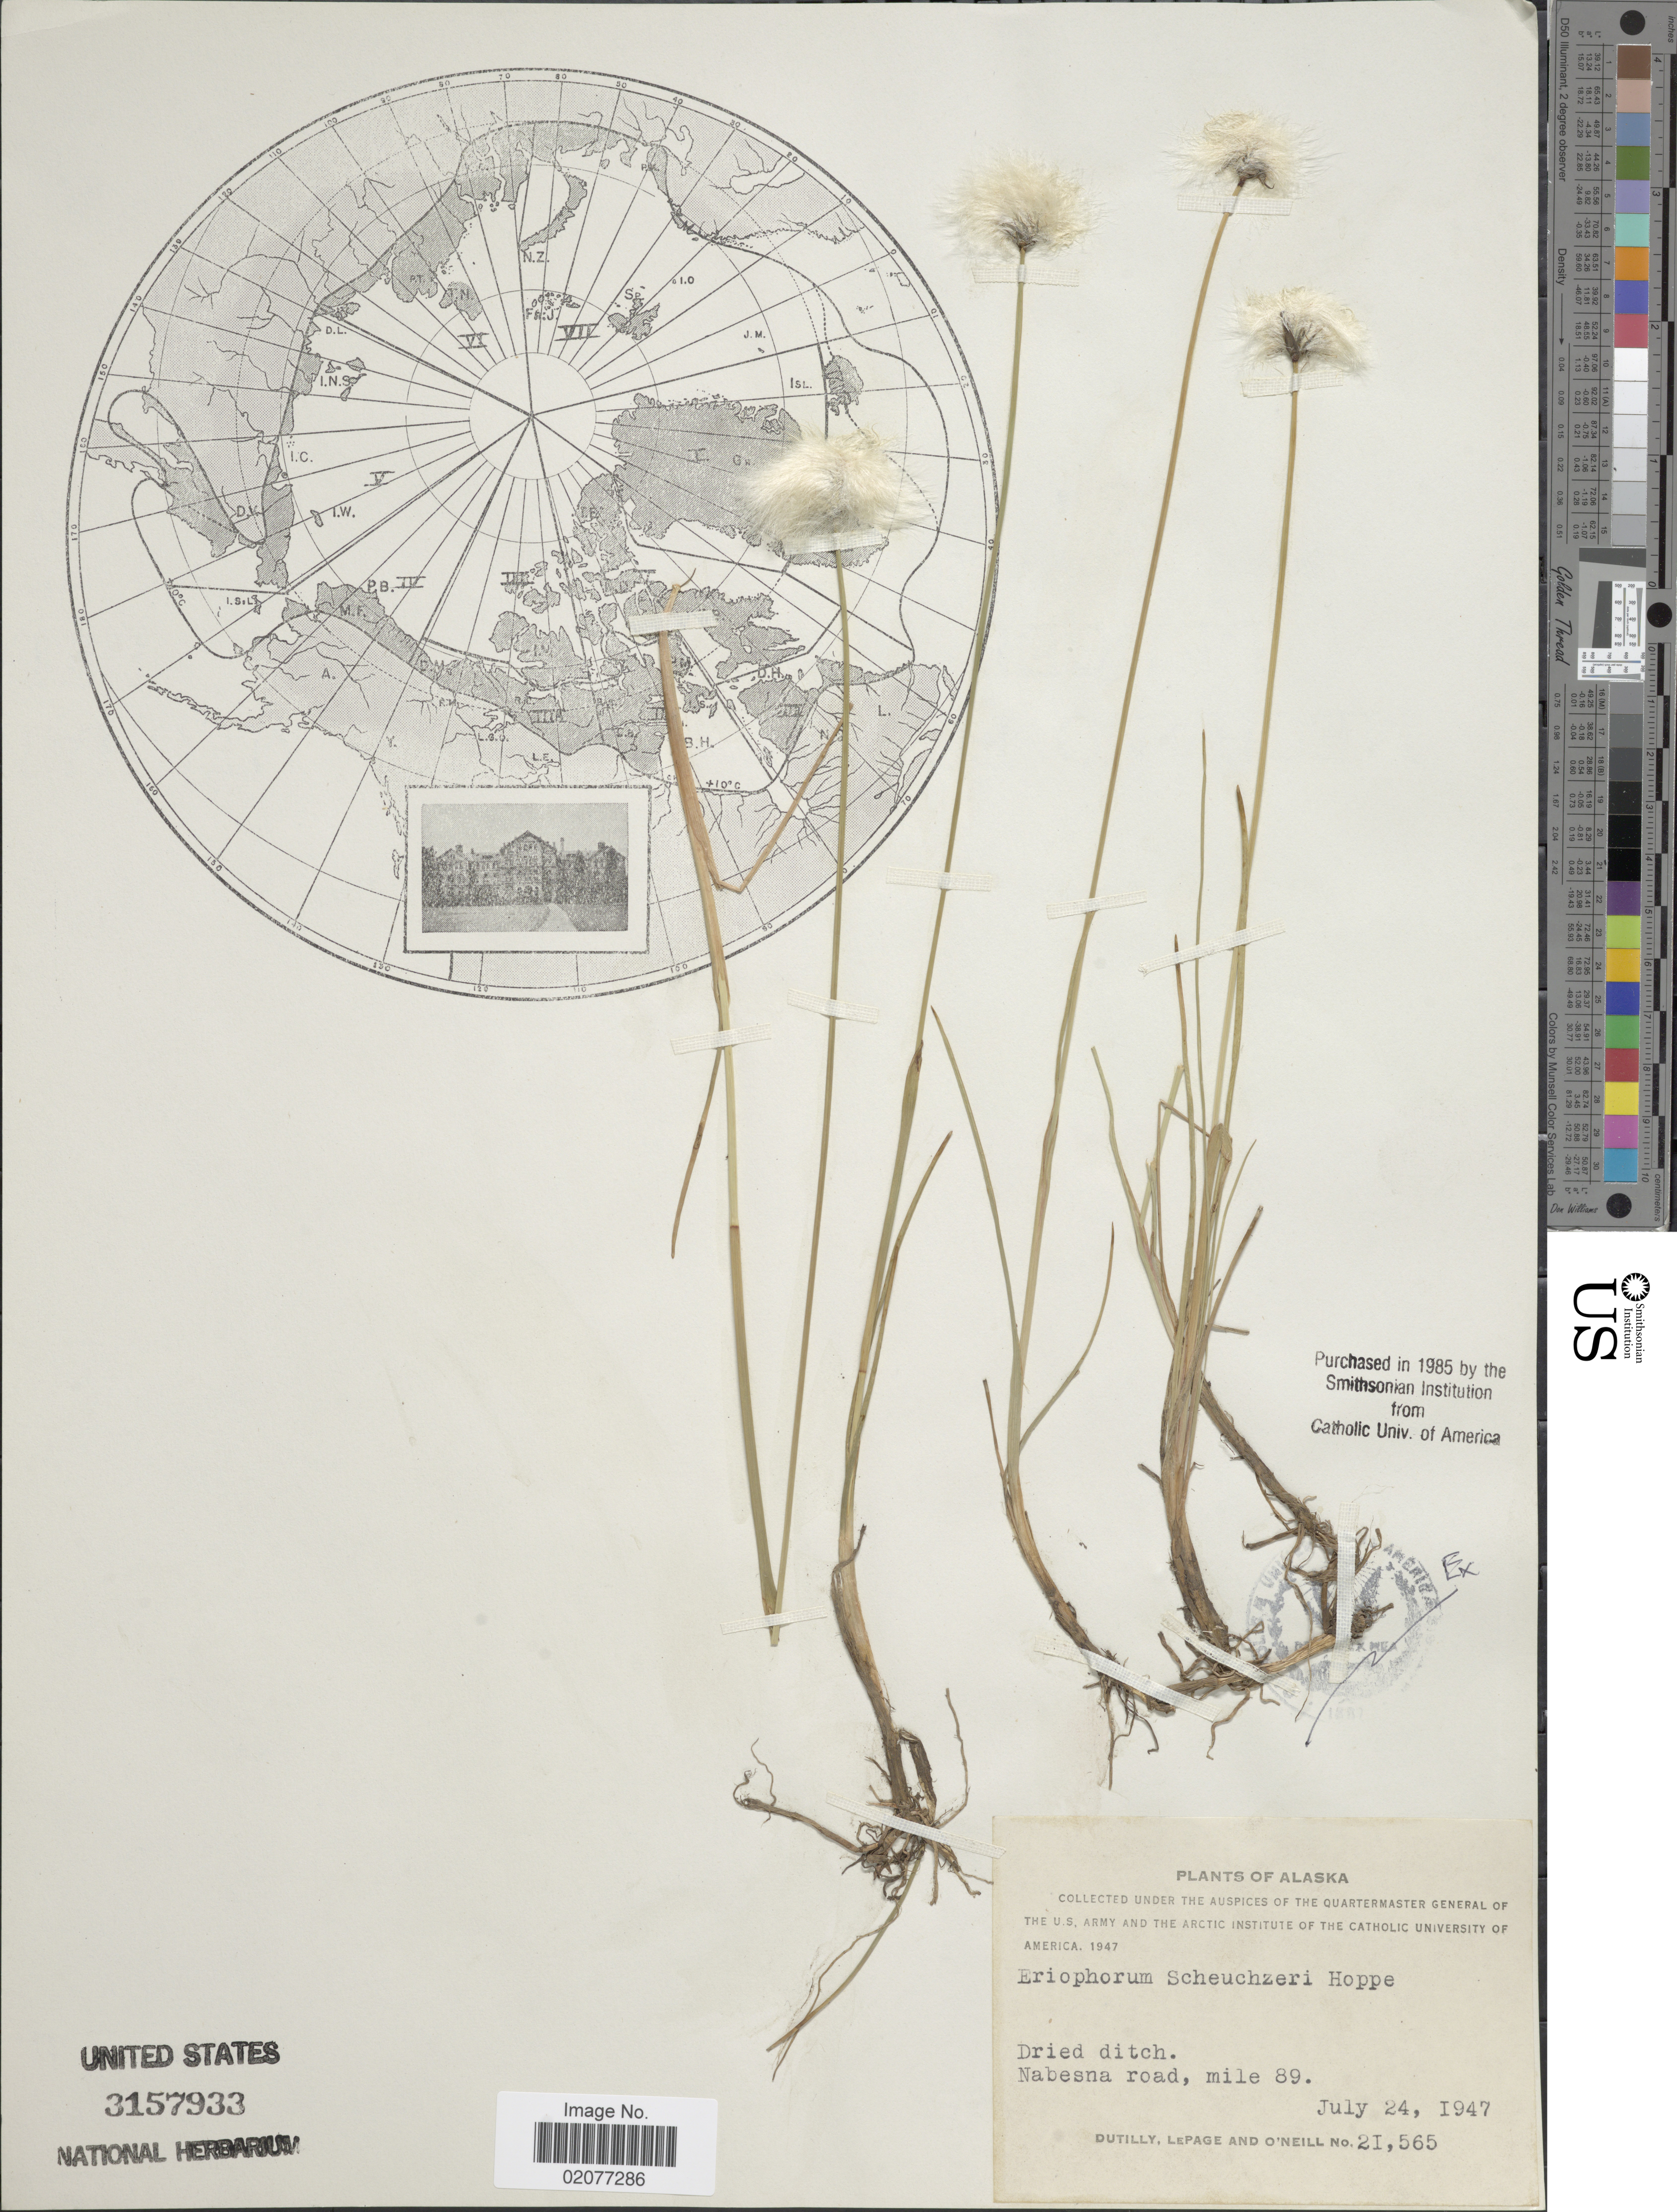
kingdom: Plantae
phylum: Tracheophyta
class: Liliopsida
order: Poales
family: Cyperaceae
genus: Eriophorum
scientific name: Eriophorum scheuchzeri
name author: Hoppe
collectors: -. Dutilly, -. LePage & O' Neill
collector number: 21565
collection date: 1947-07-24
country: United States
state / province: Alaska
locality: Dried ditch, Nabesna Road, mile 89.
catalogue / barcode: US 3157933